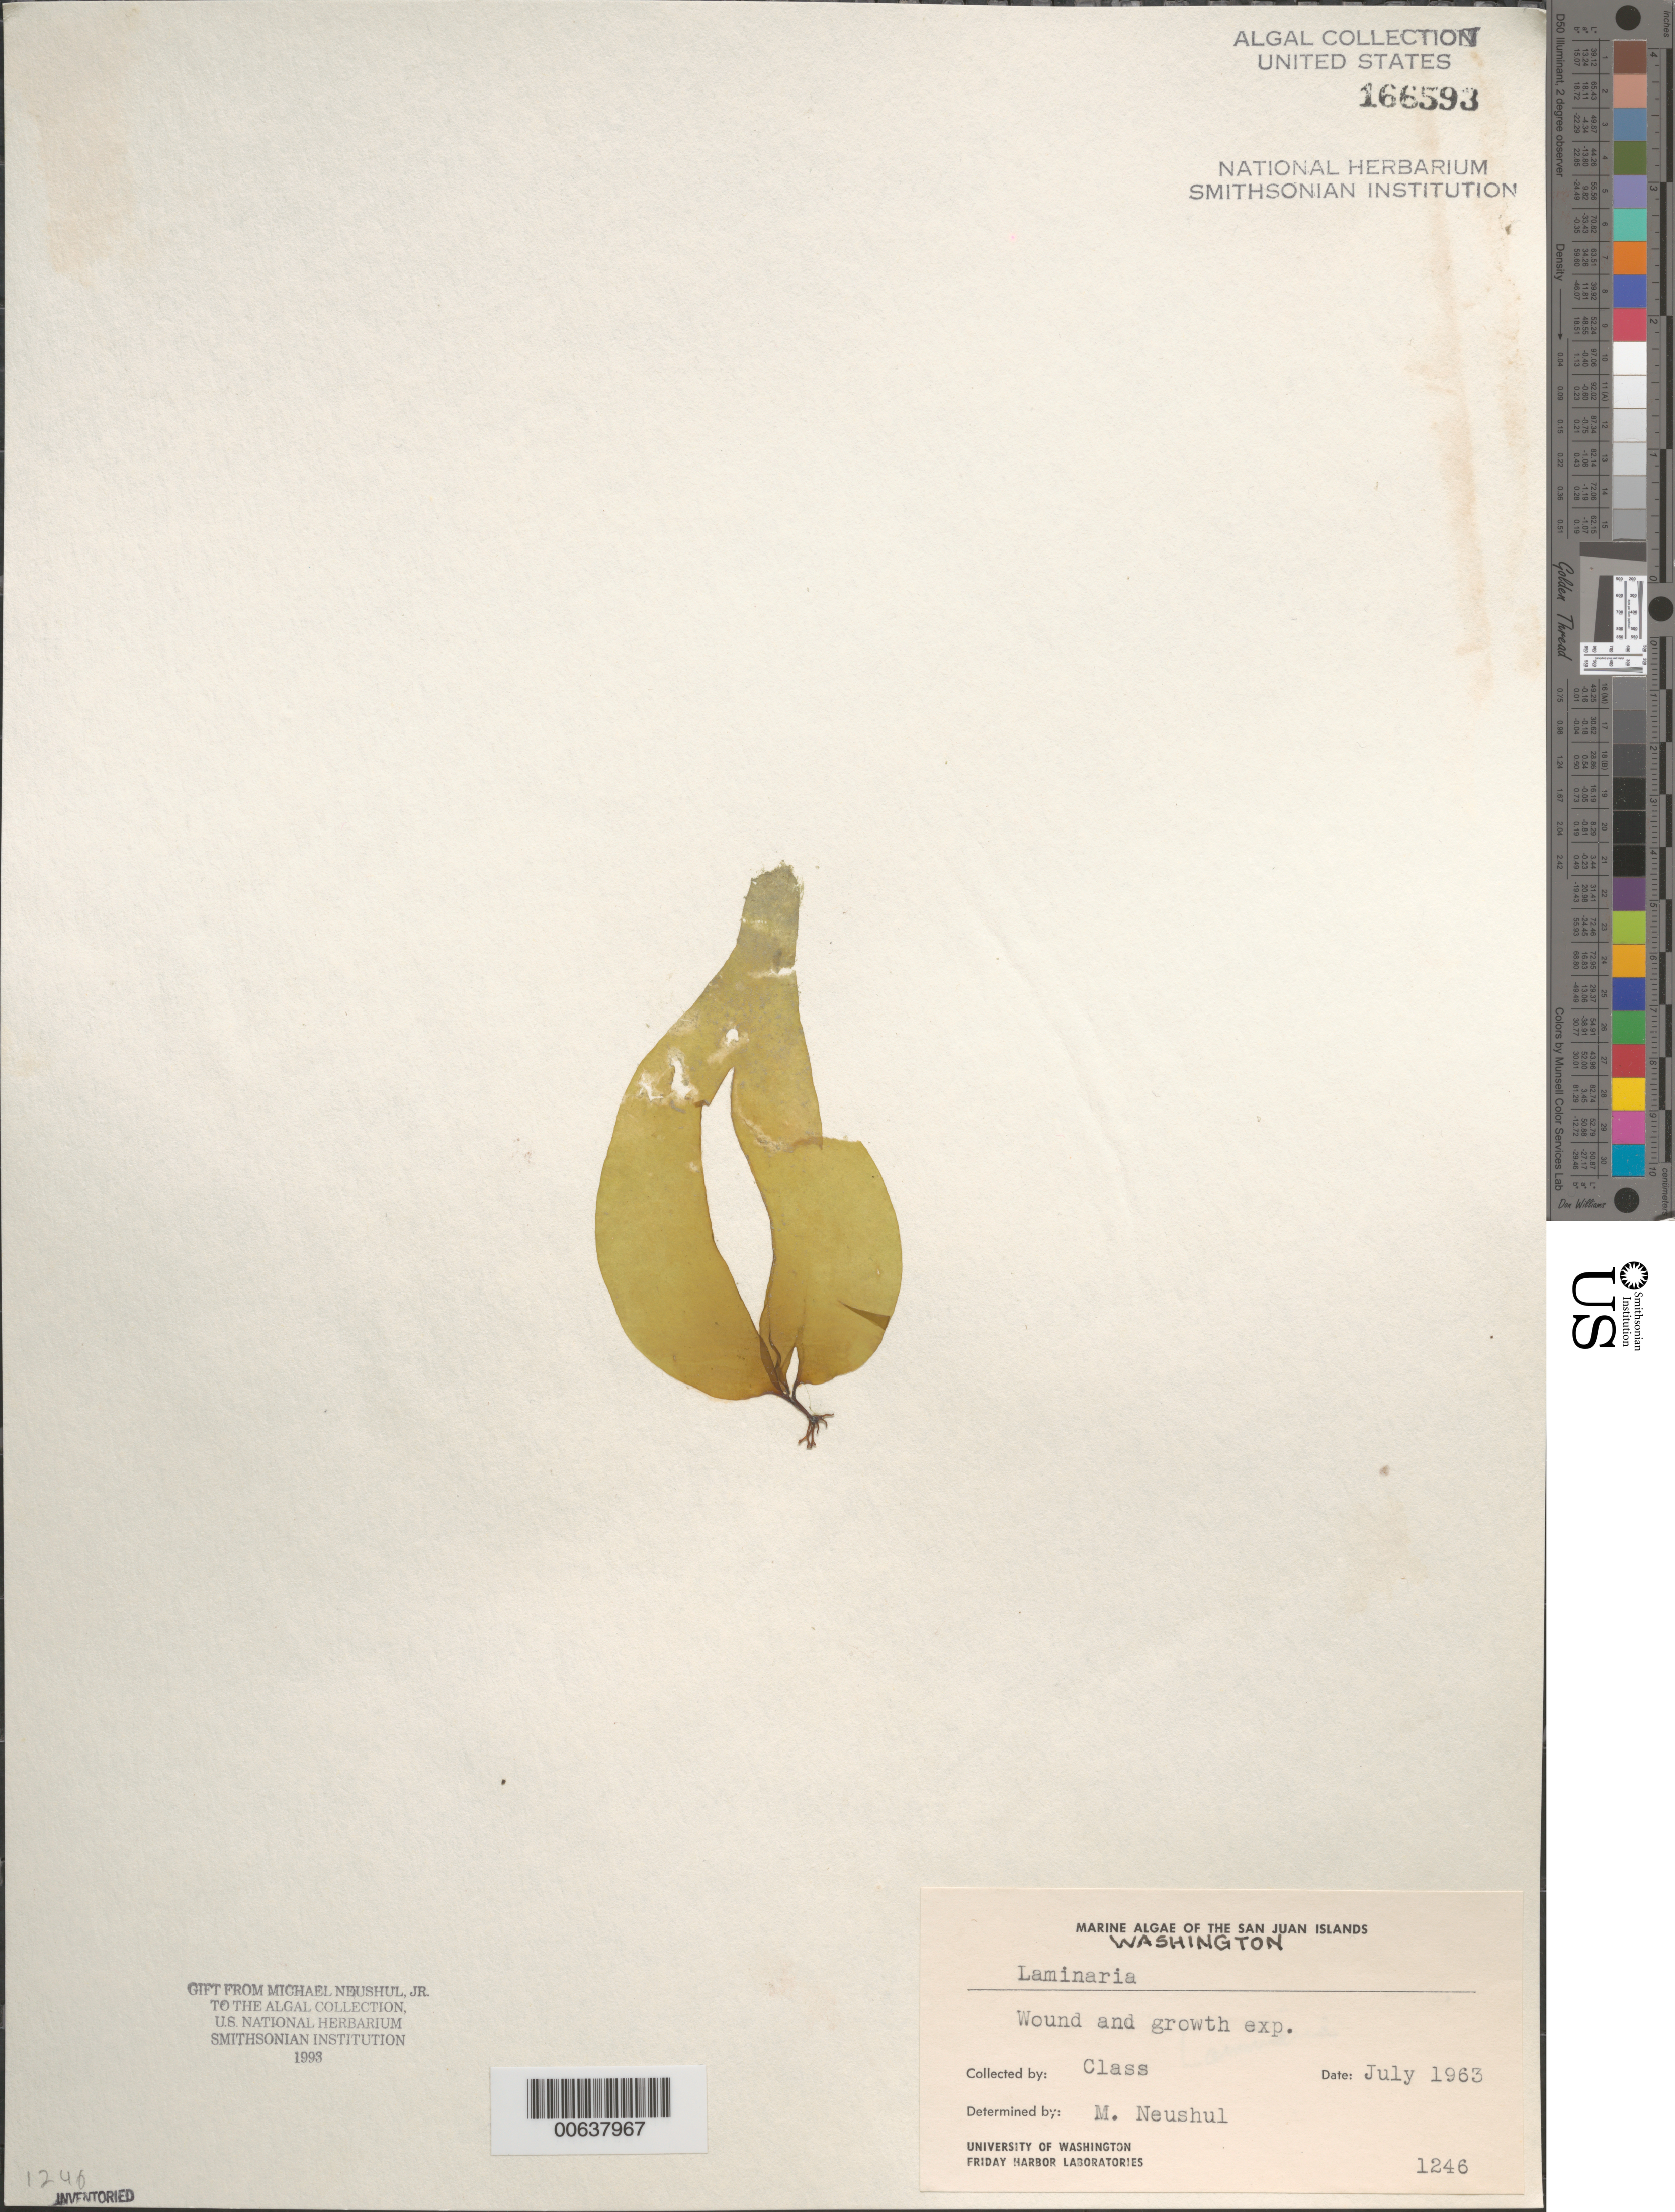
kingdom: Chromista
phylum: Ochrophyta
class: Phaeophyceae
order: Laminariales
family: Laminariaceae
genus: Laminaria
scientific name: Laminaria sp.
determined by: Neushul, M.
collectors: Students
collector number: Neushul 1246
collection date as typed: Jul 1963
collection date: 1963-07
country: United States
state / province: Washington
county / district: San Juan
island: San Juan Islands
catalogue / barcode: US 166593